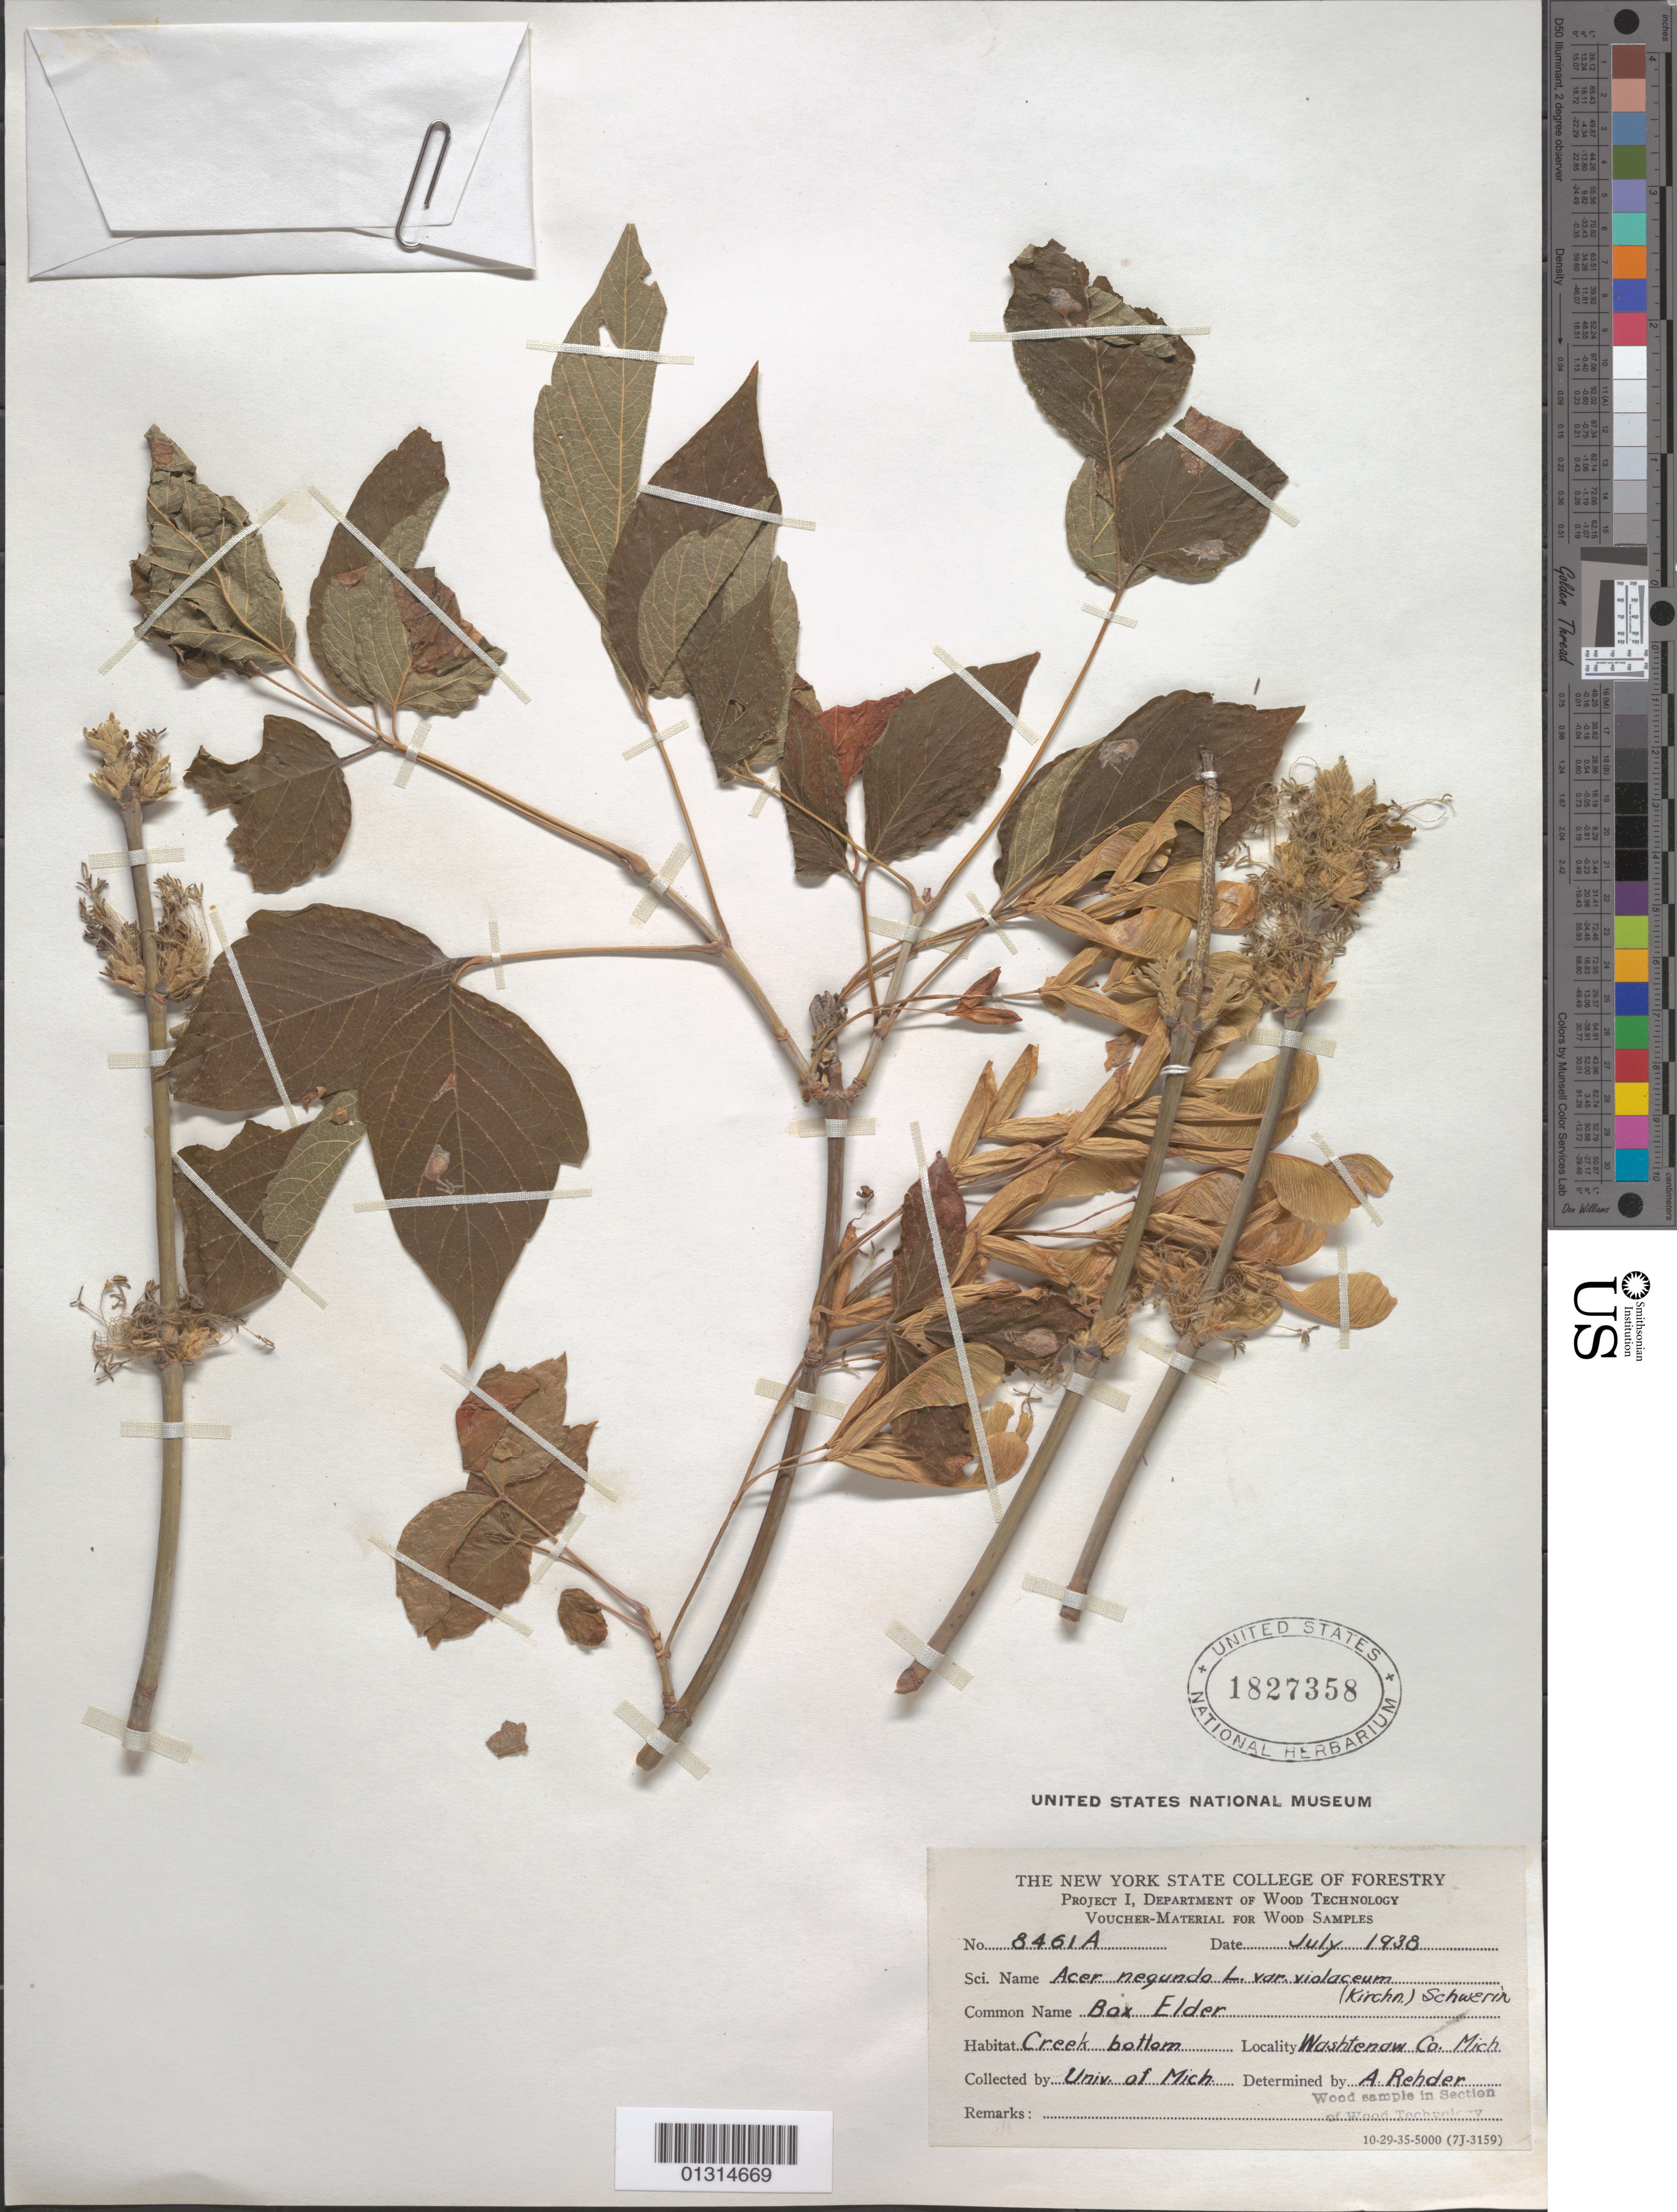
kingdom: Plantae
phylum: Tracheophyta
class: Magnoliopsida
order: Sapindales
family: Sapindaceae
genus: Acer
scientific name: Acer negundo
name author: L.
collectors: Univ. of Mich.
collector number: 8461A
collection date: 1938-07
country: United States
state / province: Michigan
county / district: Washtenaw County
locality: Washtenaw County,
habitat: Creek bottom.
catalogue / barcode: US 1827358